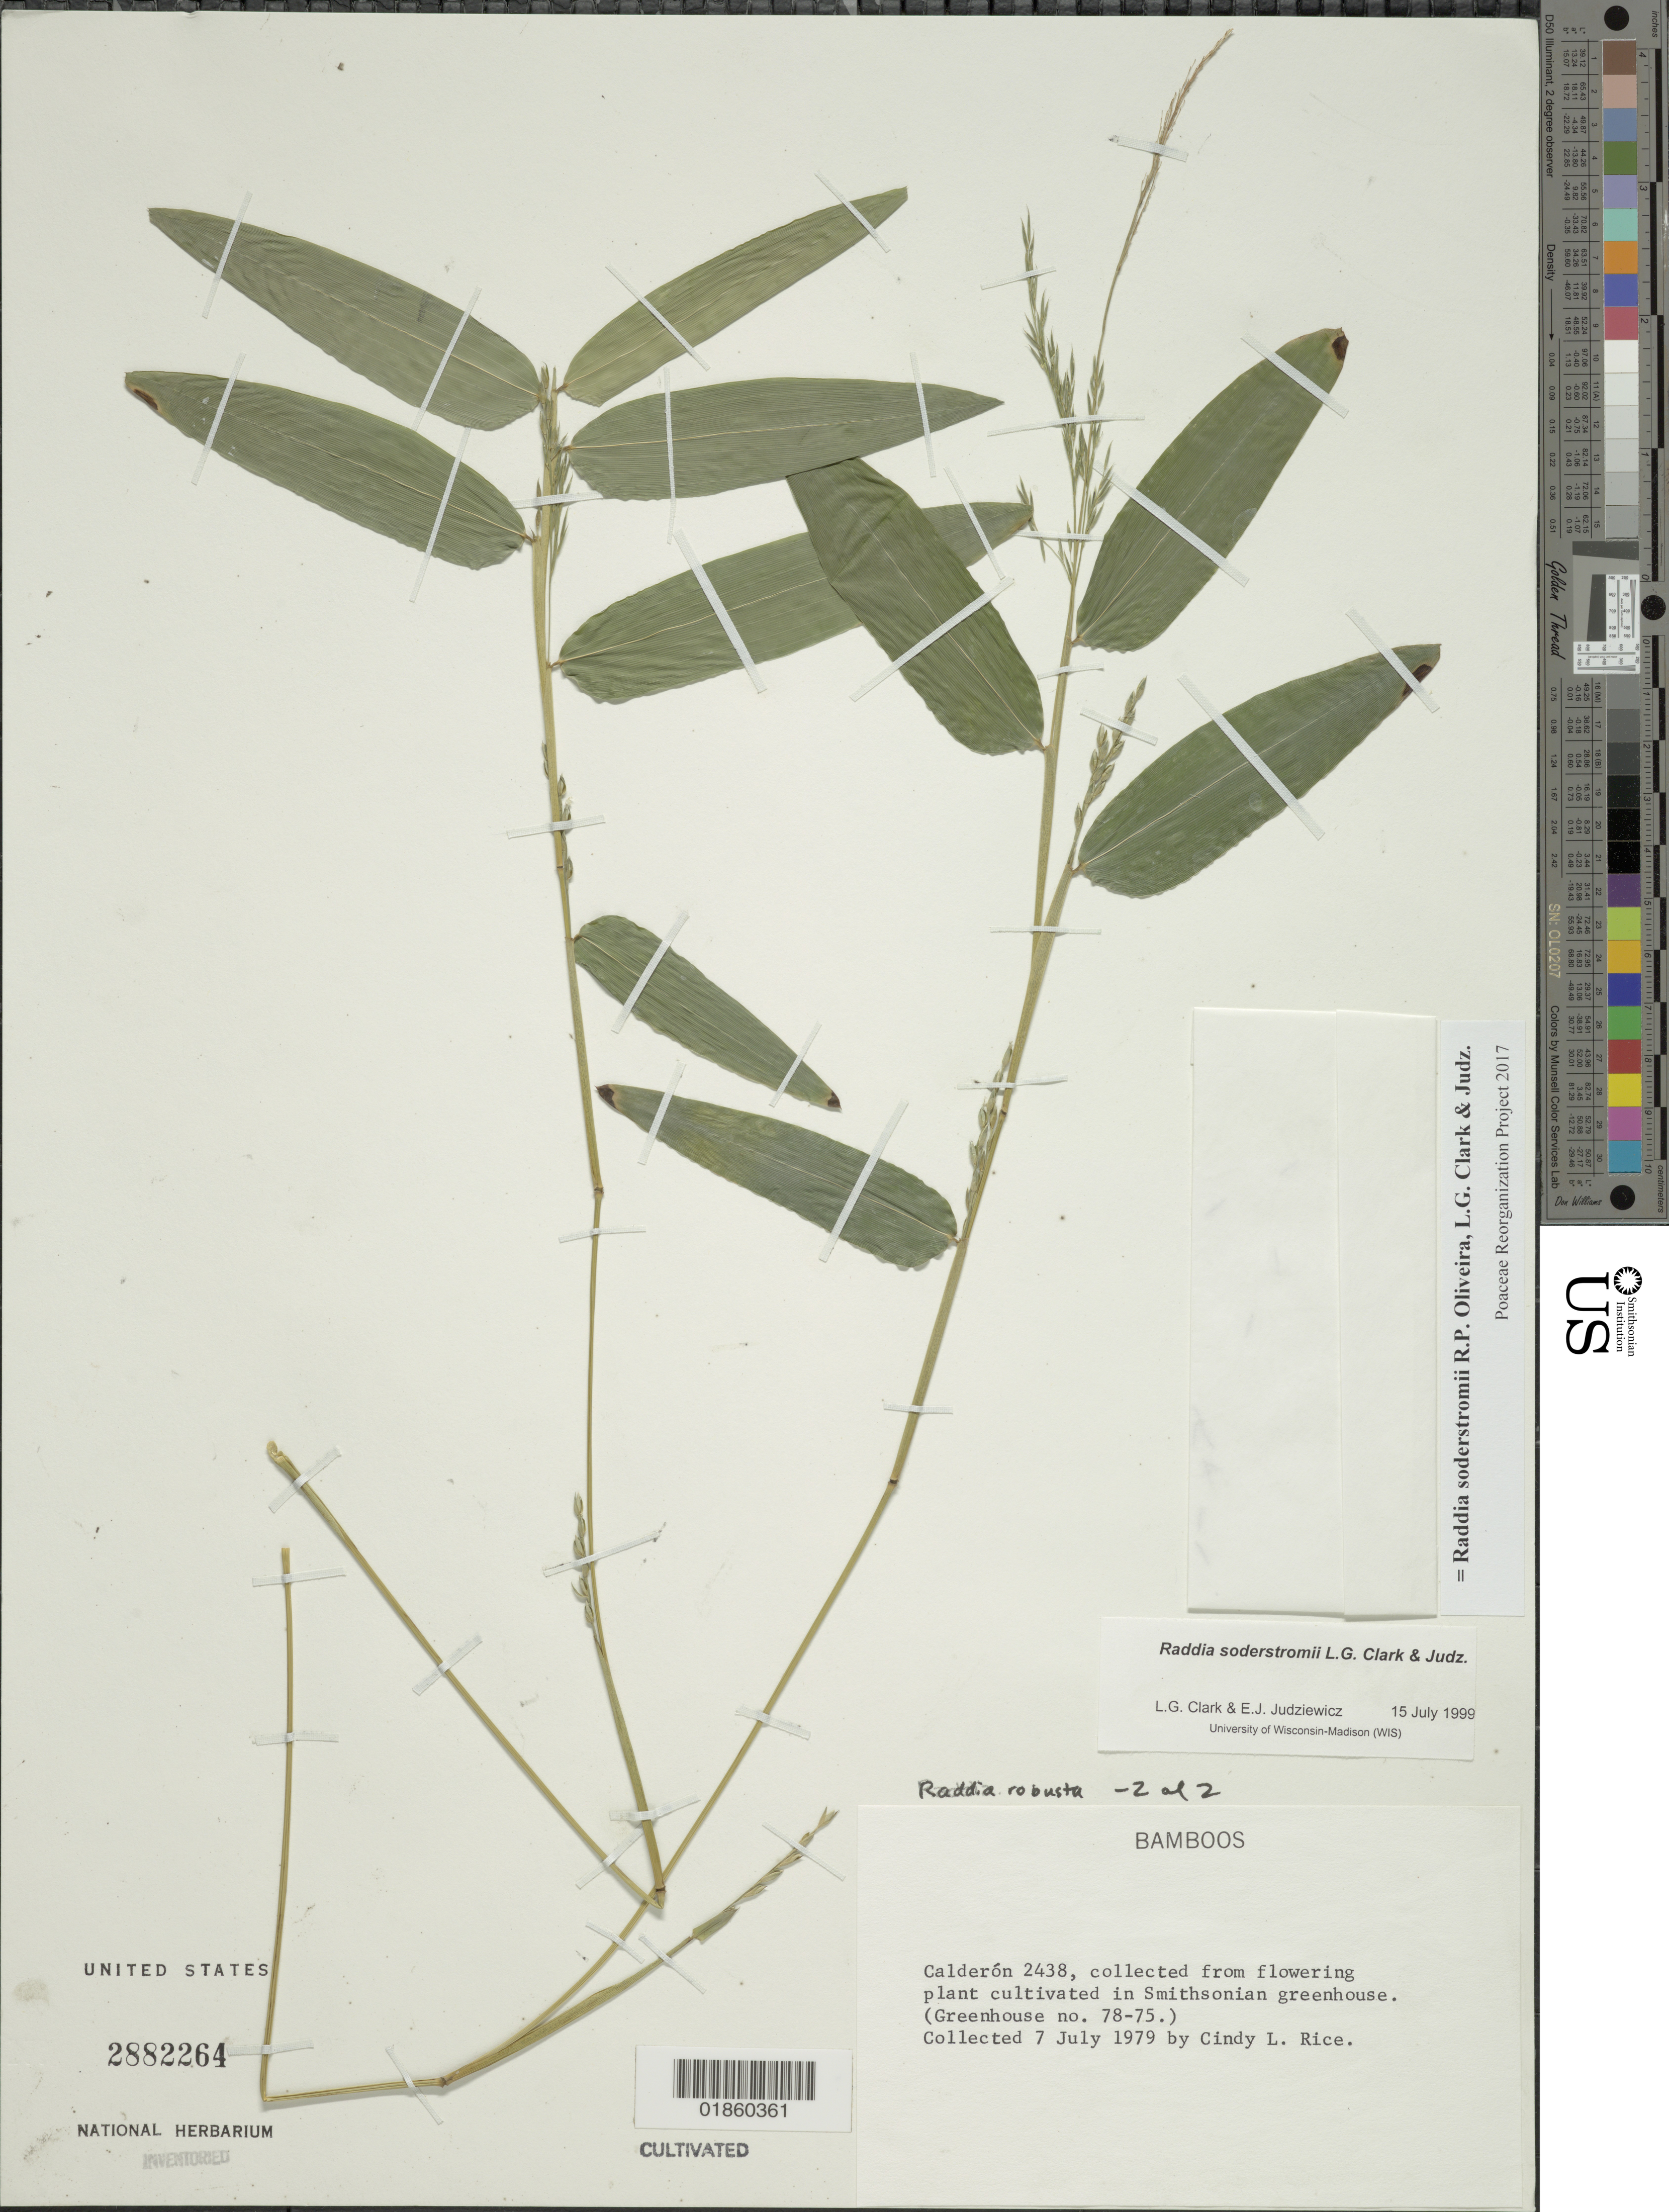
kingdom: Plantae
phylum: Tracheophyta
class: Liliopsida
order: Poales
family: Poaceae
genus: Raddia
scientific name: Raddia soderstromii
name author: R.P. Oliveira et al.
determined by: Poaceae Reorganization Project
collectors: C. Rice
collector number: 2438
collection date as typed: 07 Jul 1979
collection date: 1979-07-07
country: United States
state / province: District of Columbia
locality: Smithsonian greenhouse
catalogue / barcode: US 2882264